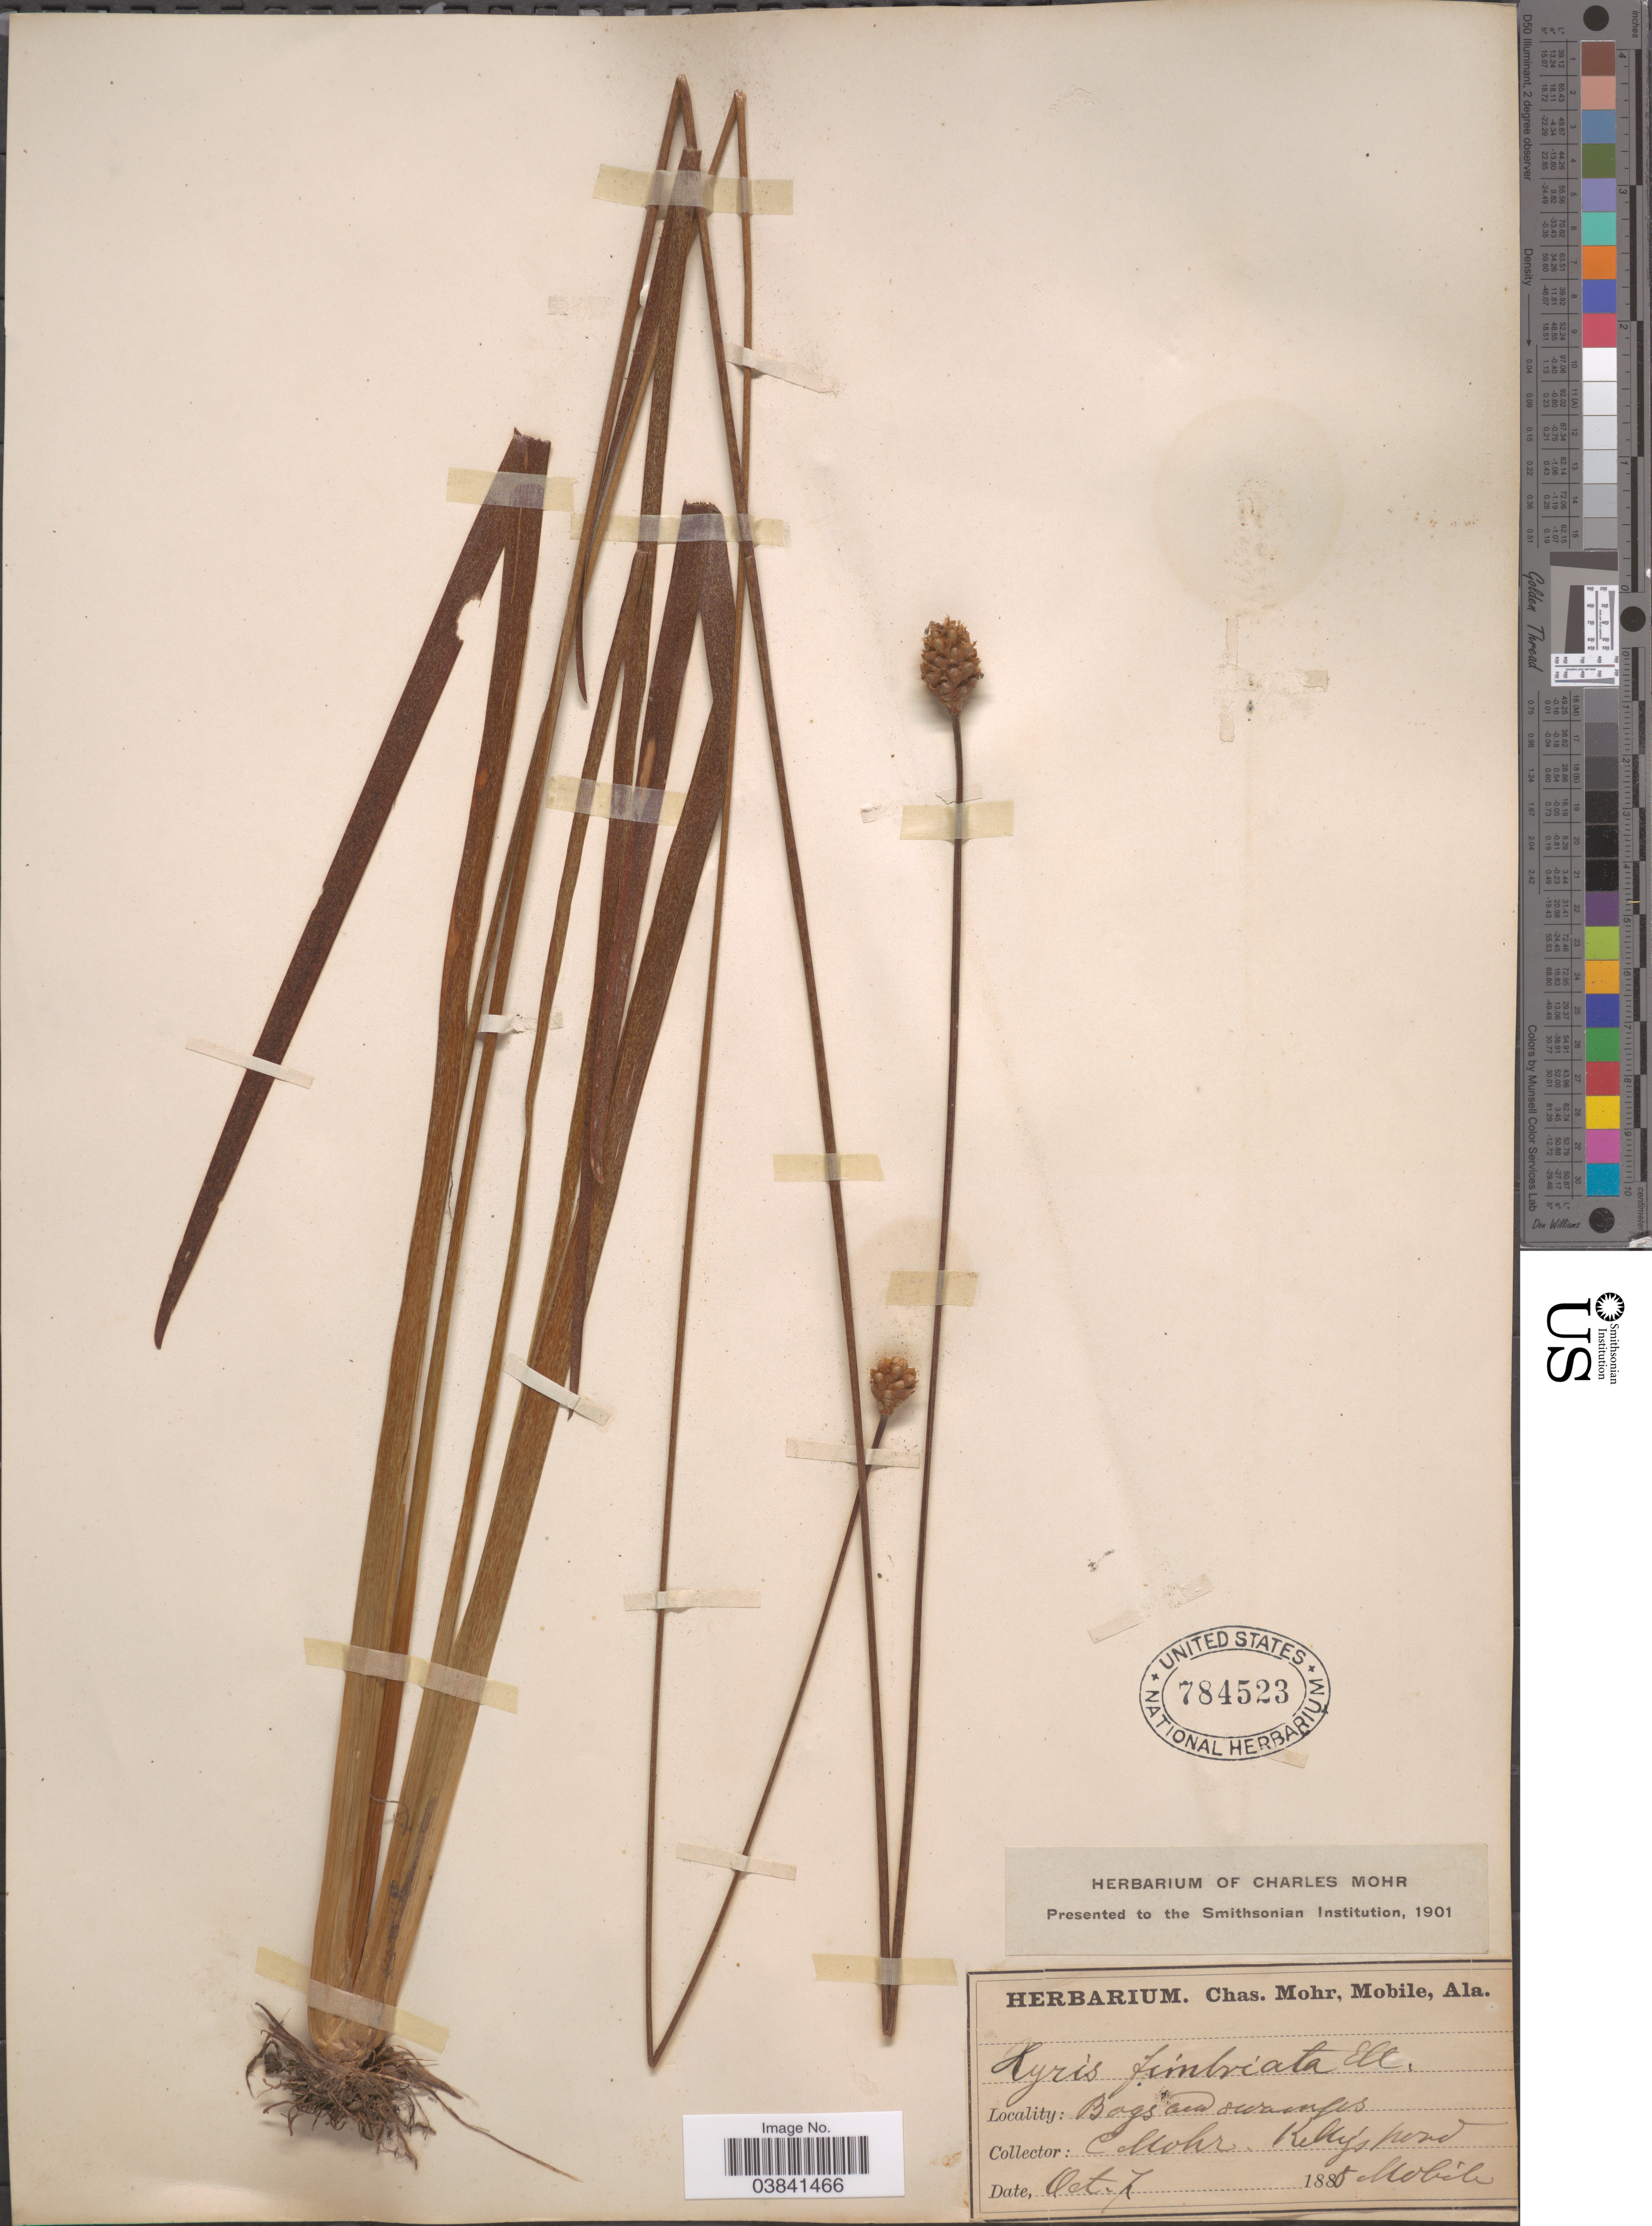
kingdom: Plantae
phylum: Tracheophyta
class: Liliopsida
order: Poales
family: Xyridaceae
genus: Xyris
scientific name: Xyris fimbriata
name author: Elliott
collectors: C. T. Mohr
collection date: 1885-10-07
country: United States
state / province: Alabama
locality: Kelly's pond. Mobile.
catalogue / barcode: US 784523